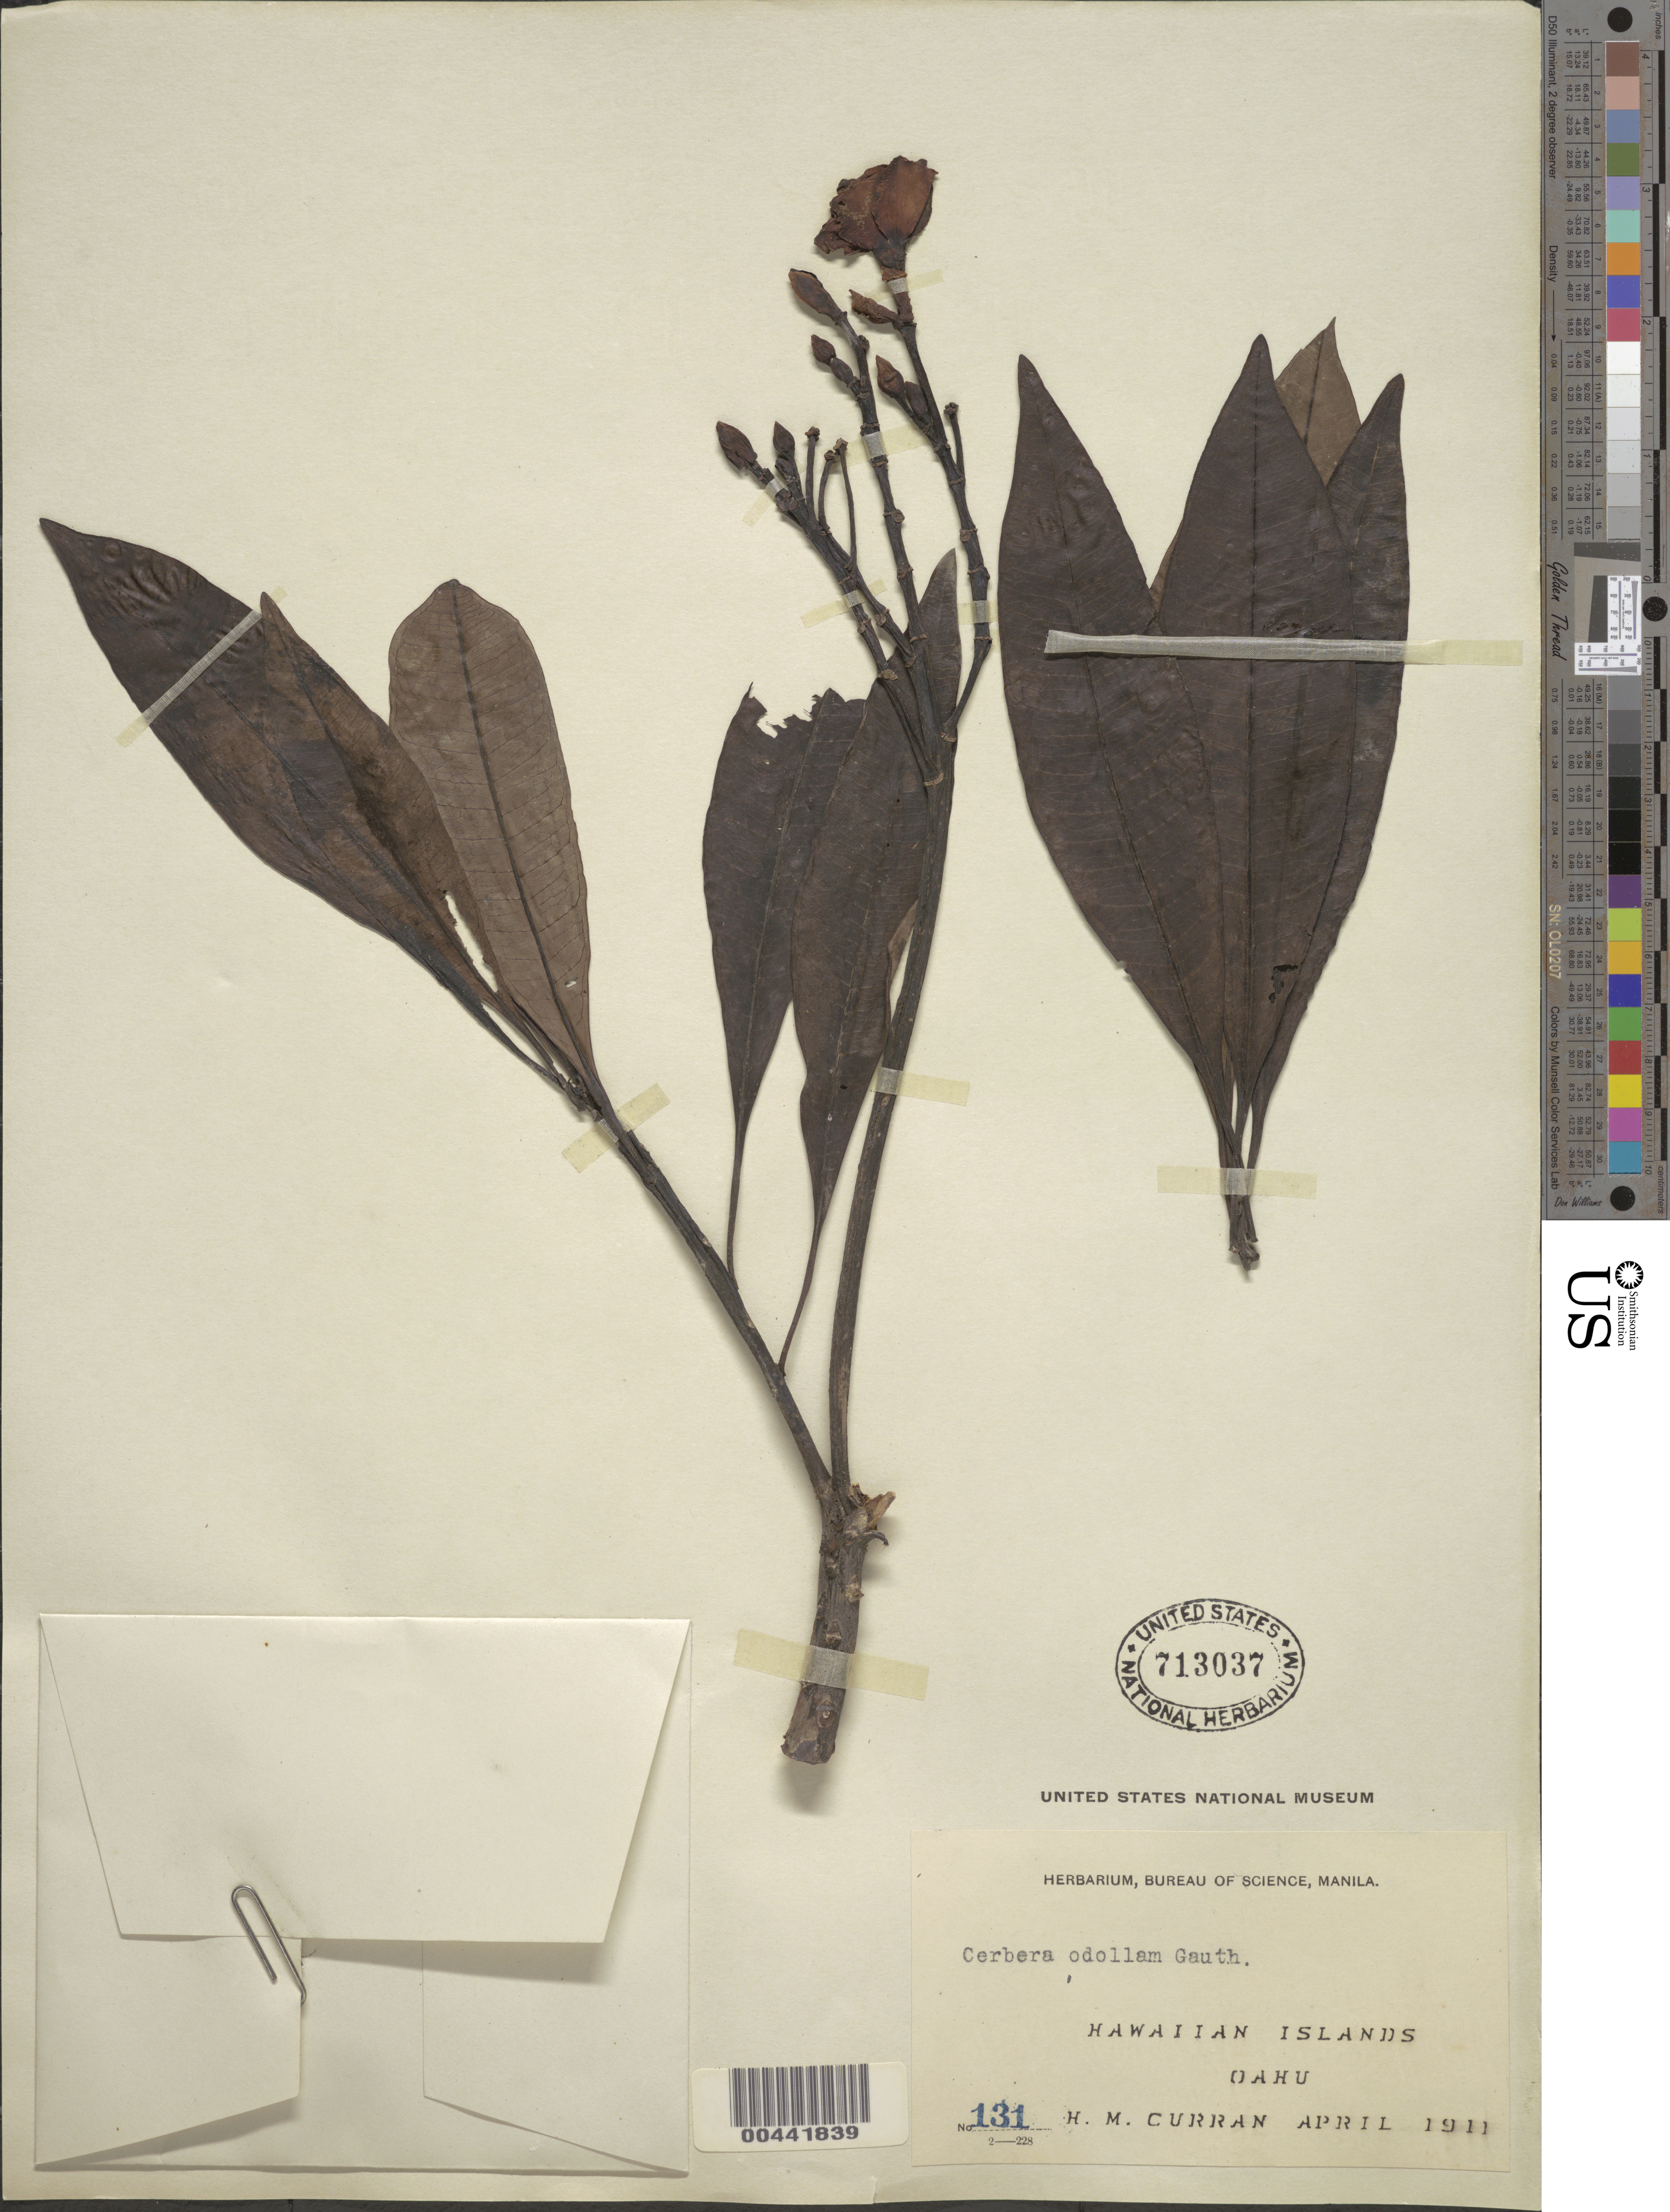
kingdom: Plantae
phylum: Tracheophyta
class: Magnoliopsida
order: Gentianales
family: Apocynaceae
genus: Cerbera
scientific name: Cerbera odollam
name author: Gaertn.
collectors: H. M. Curran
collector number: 131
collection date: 1911-04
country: United States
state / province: Hawaii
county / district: Honolulu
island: Oahu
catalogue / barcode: US 713037